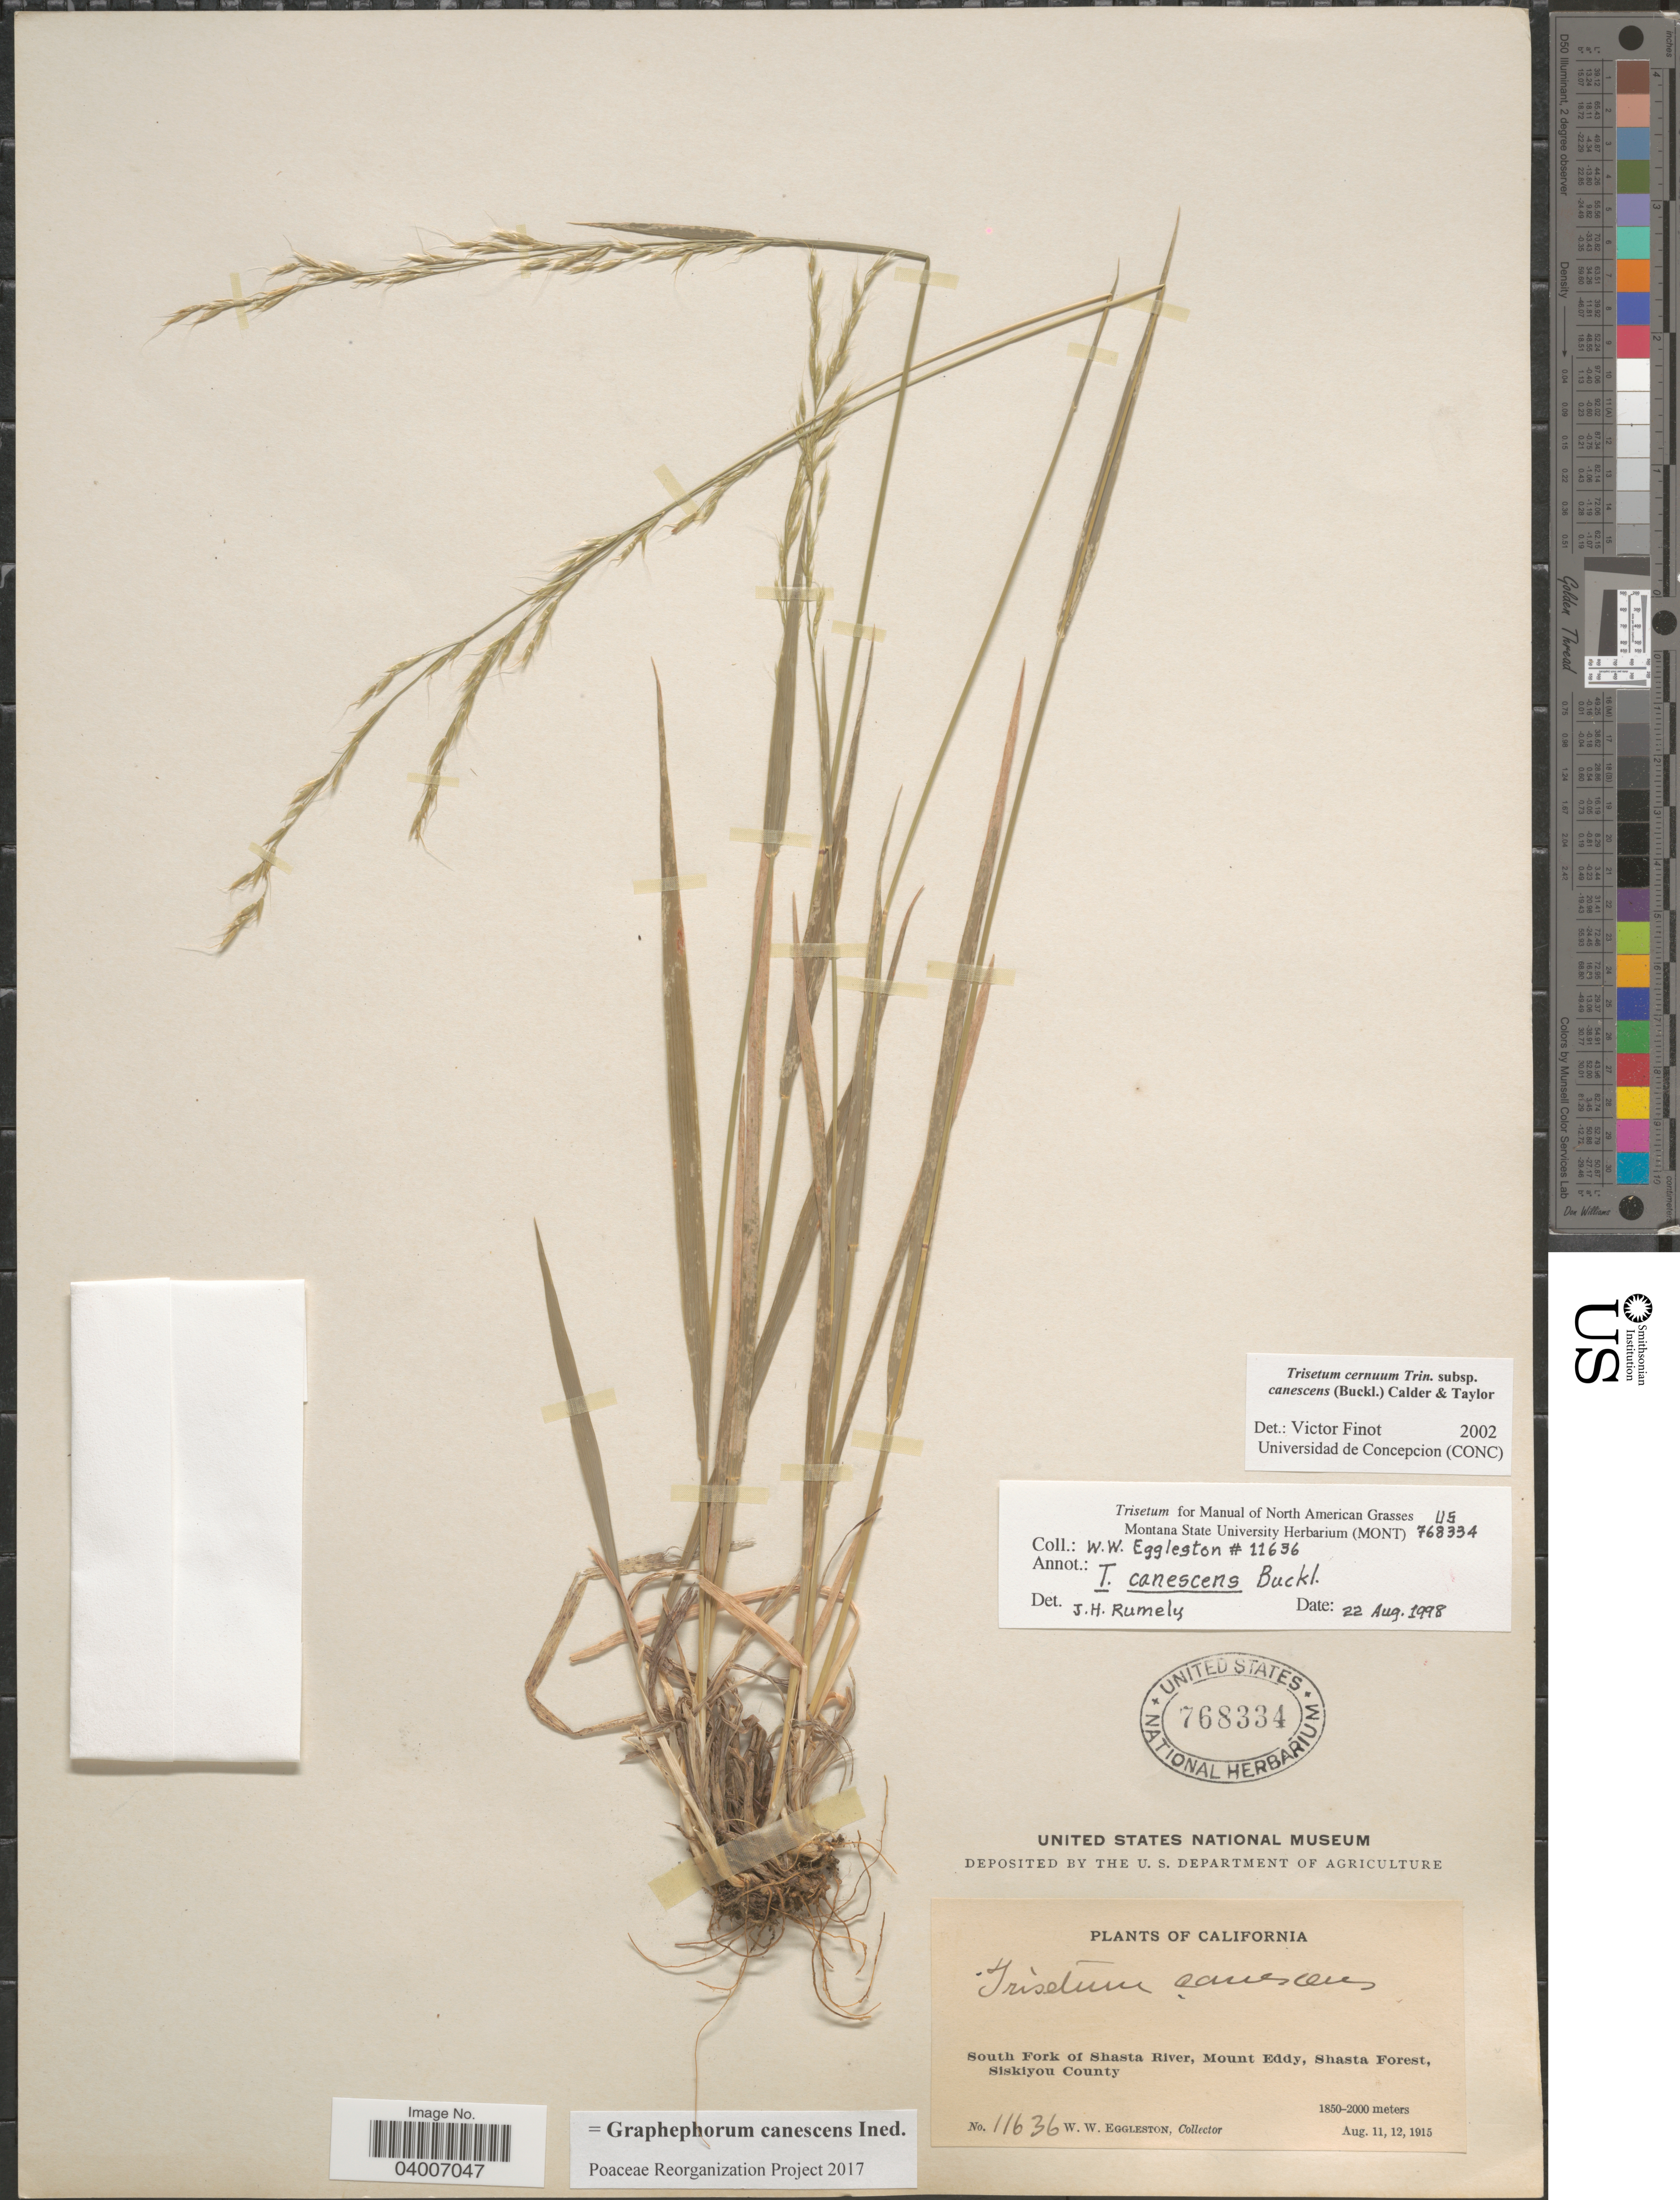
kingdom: Plantae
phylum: Tracheophyta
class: Liliopsida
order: Poales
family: Poaceae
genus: Graphephorum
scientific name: Graphephorum canescens ined.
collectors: W. W. Eggleston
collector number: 11636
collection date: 1915-08-11/1915-08-12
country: United States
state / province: California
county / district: Siskiyou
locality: South Fork of Shasta River, Mount Eddy, Shasta Forest, Siskiyou County.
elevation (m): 1850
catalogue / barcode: US 768334